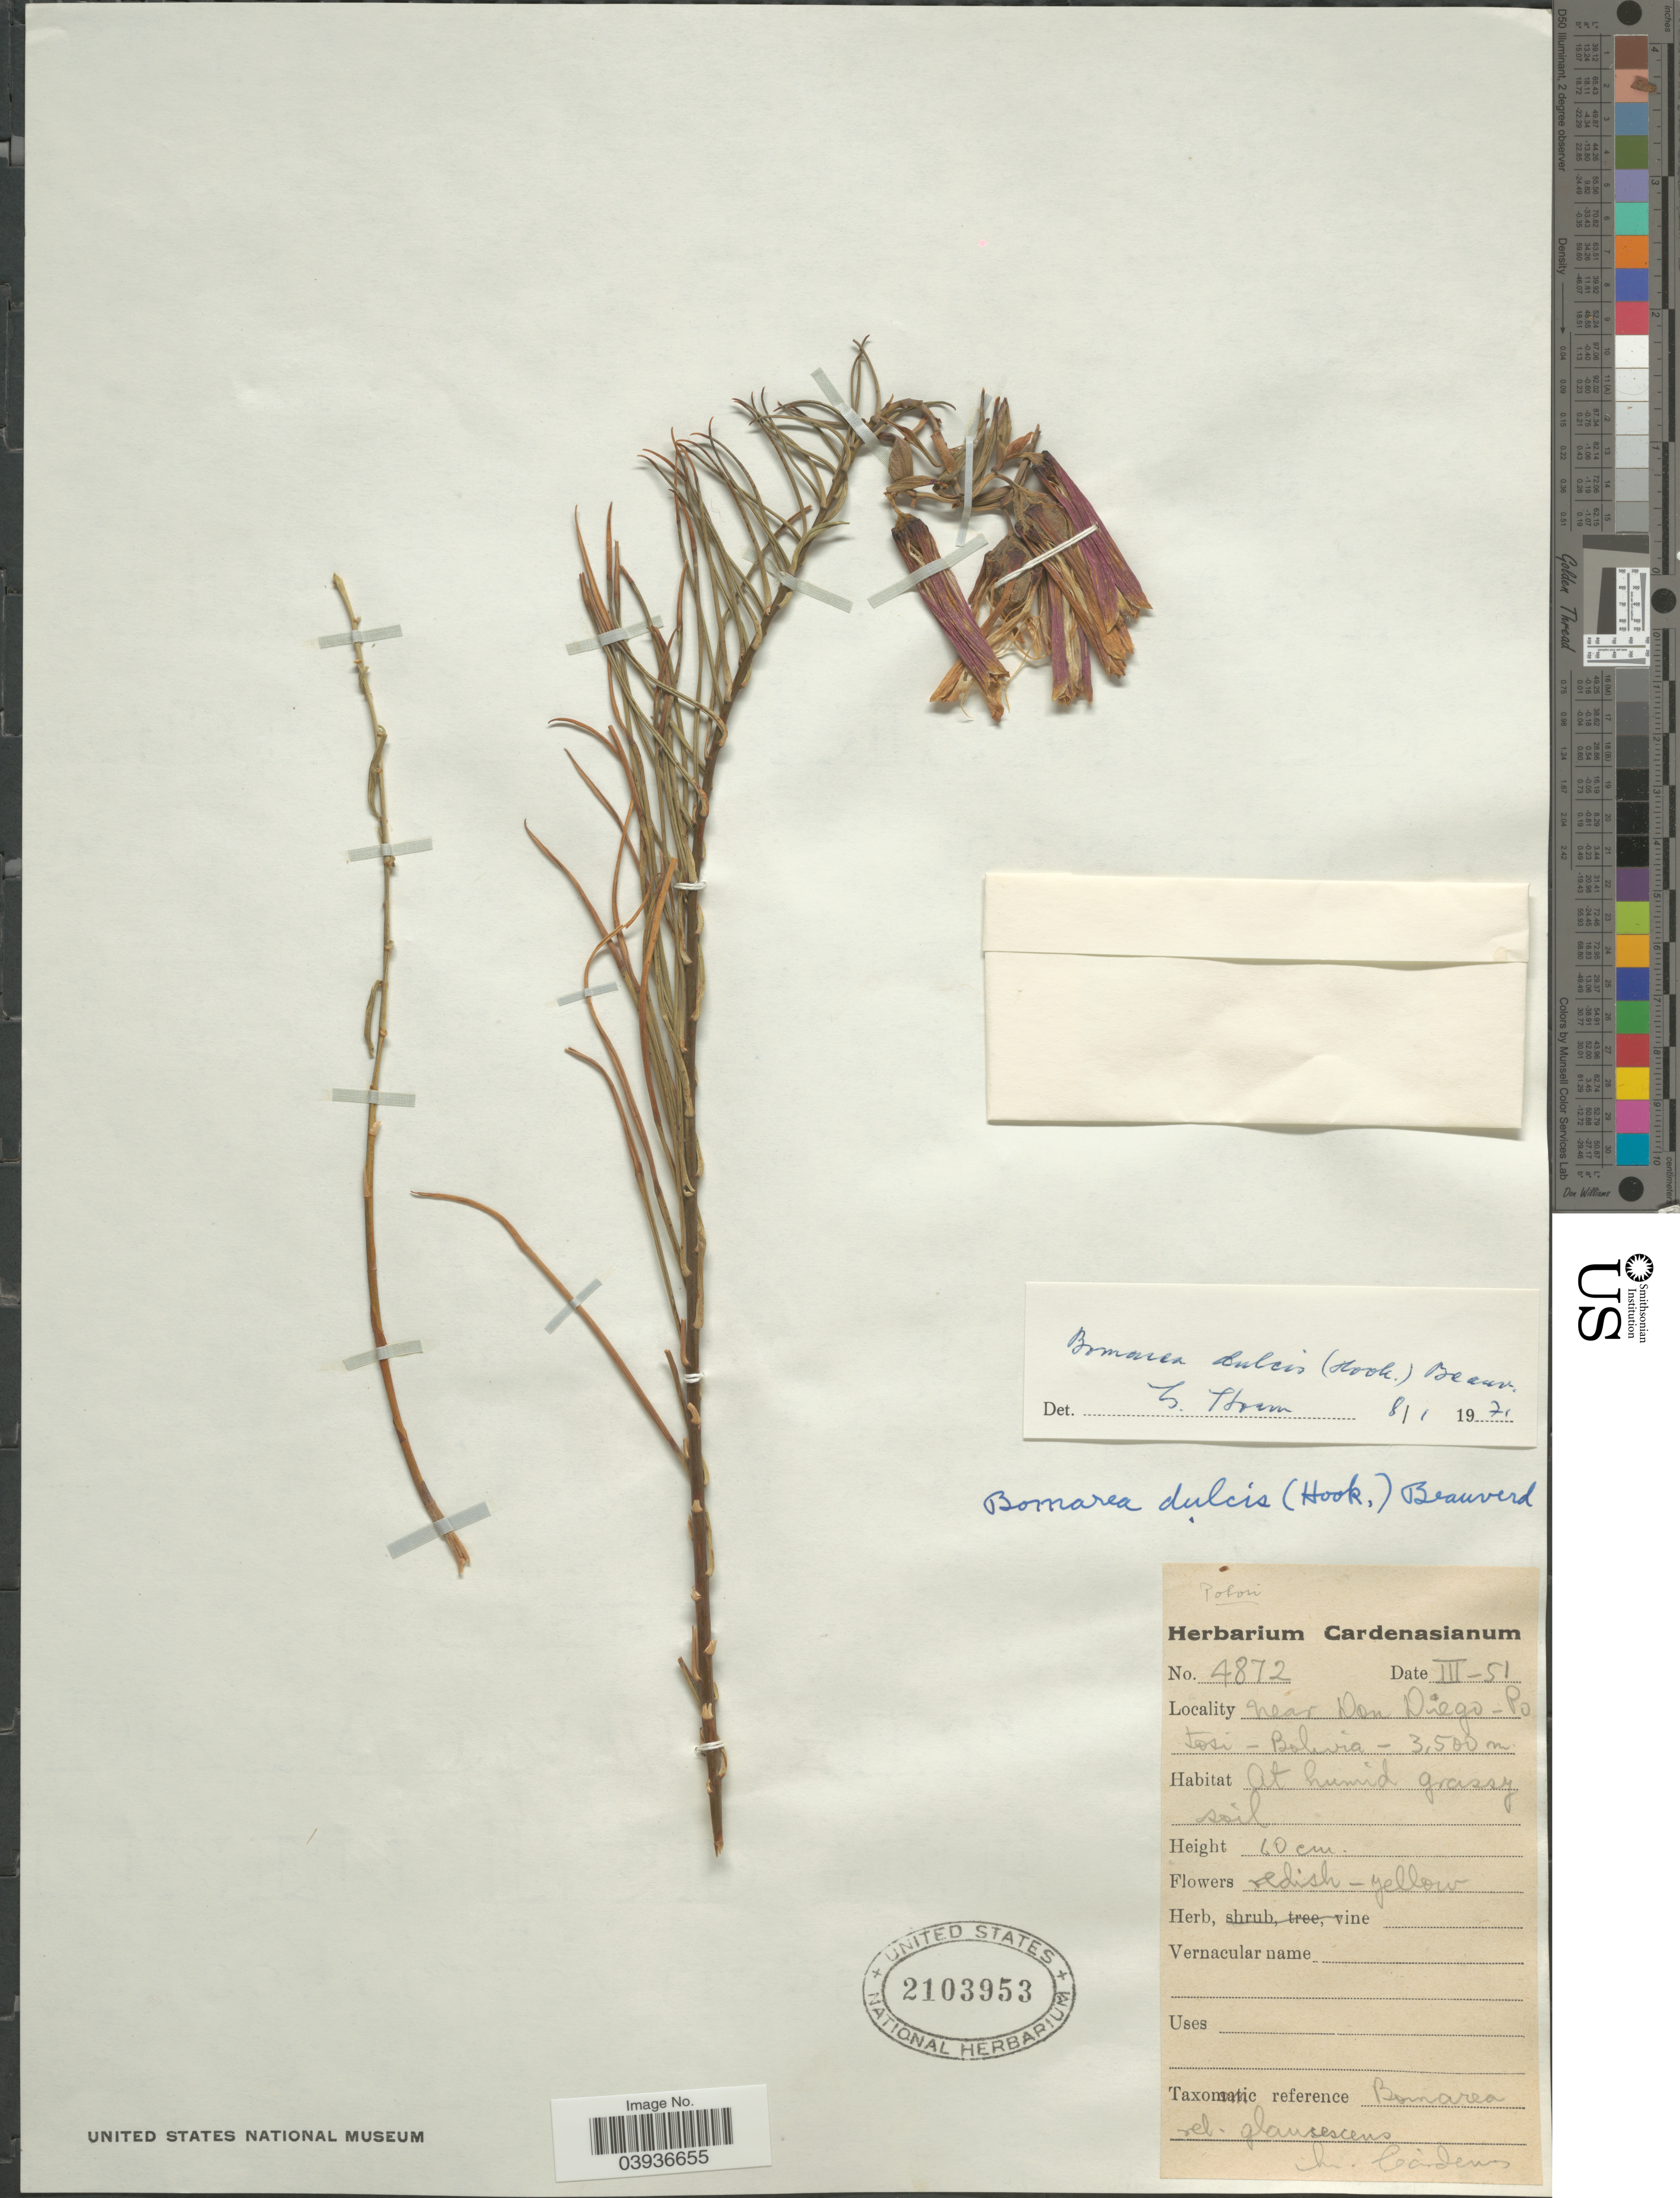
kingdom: Plantae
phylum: Tracheophyta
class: Liliopsida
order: Liliales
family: Alstroemeriaceae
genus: Bomarea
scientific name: Bomarea dulcis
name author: (Hook.) Beauverd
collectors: M. Cárdenas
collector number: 4872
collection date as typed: Transcribed d/m/y: /3/51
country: Bolivia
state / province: Potosi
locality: Near Don Diego.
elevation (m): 3500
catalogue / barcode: US 2103953